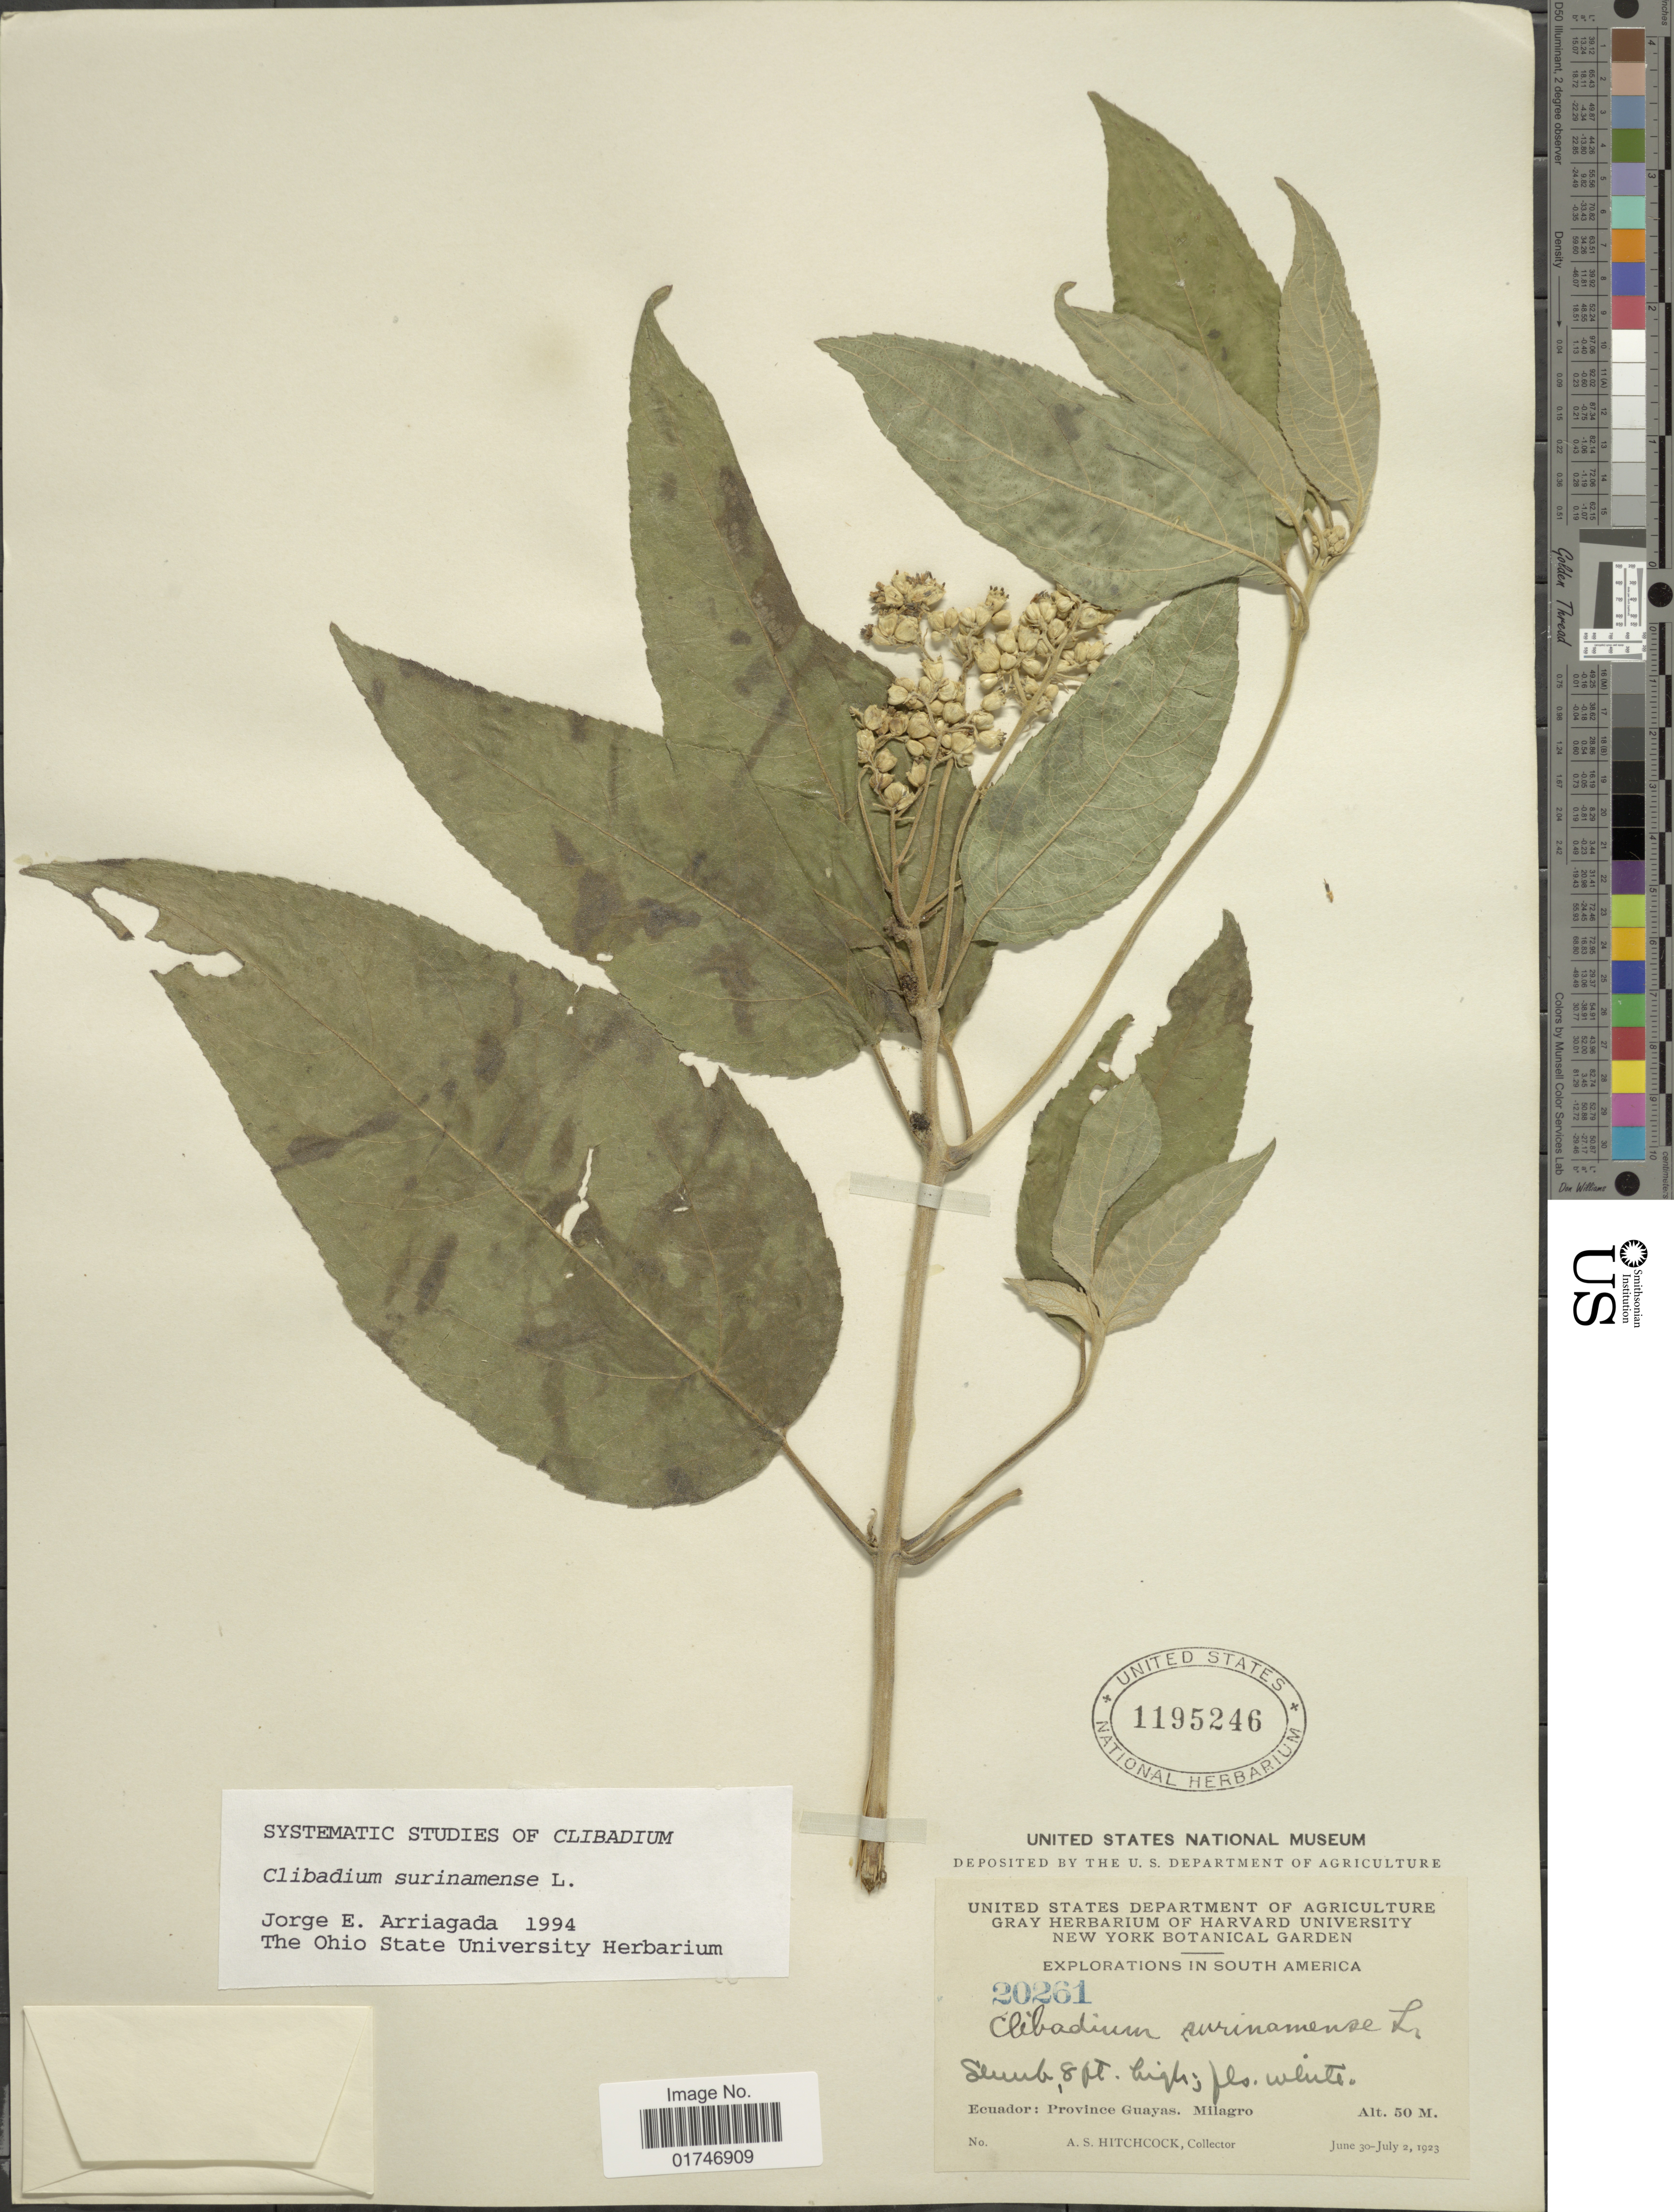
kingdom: Plantae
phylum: Tracheophyta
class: Magnoliopsida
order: Asterales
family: Asteraceae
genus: Clibadium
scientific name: Clibadium surinamense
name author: L.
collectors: A. S. Hitchcock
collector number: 20261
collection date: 1923-06-30/1923-07-02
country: Ecuador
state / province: Guayas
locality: Ecuador: Province Guayas, Milagro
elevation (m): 50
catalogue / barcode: US 1195246